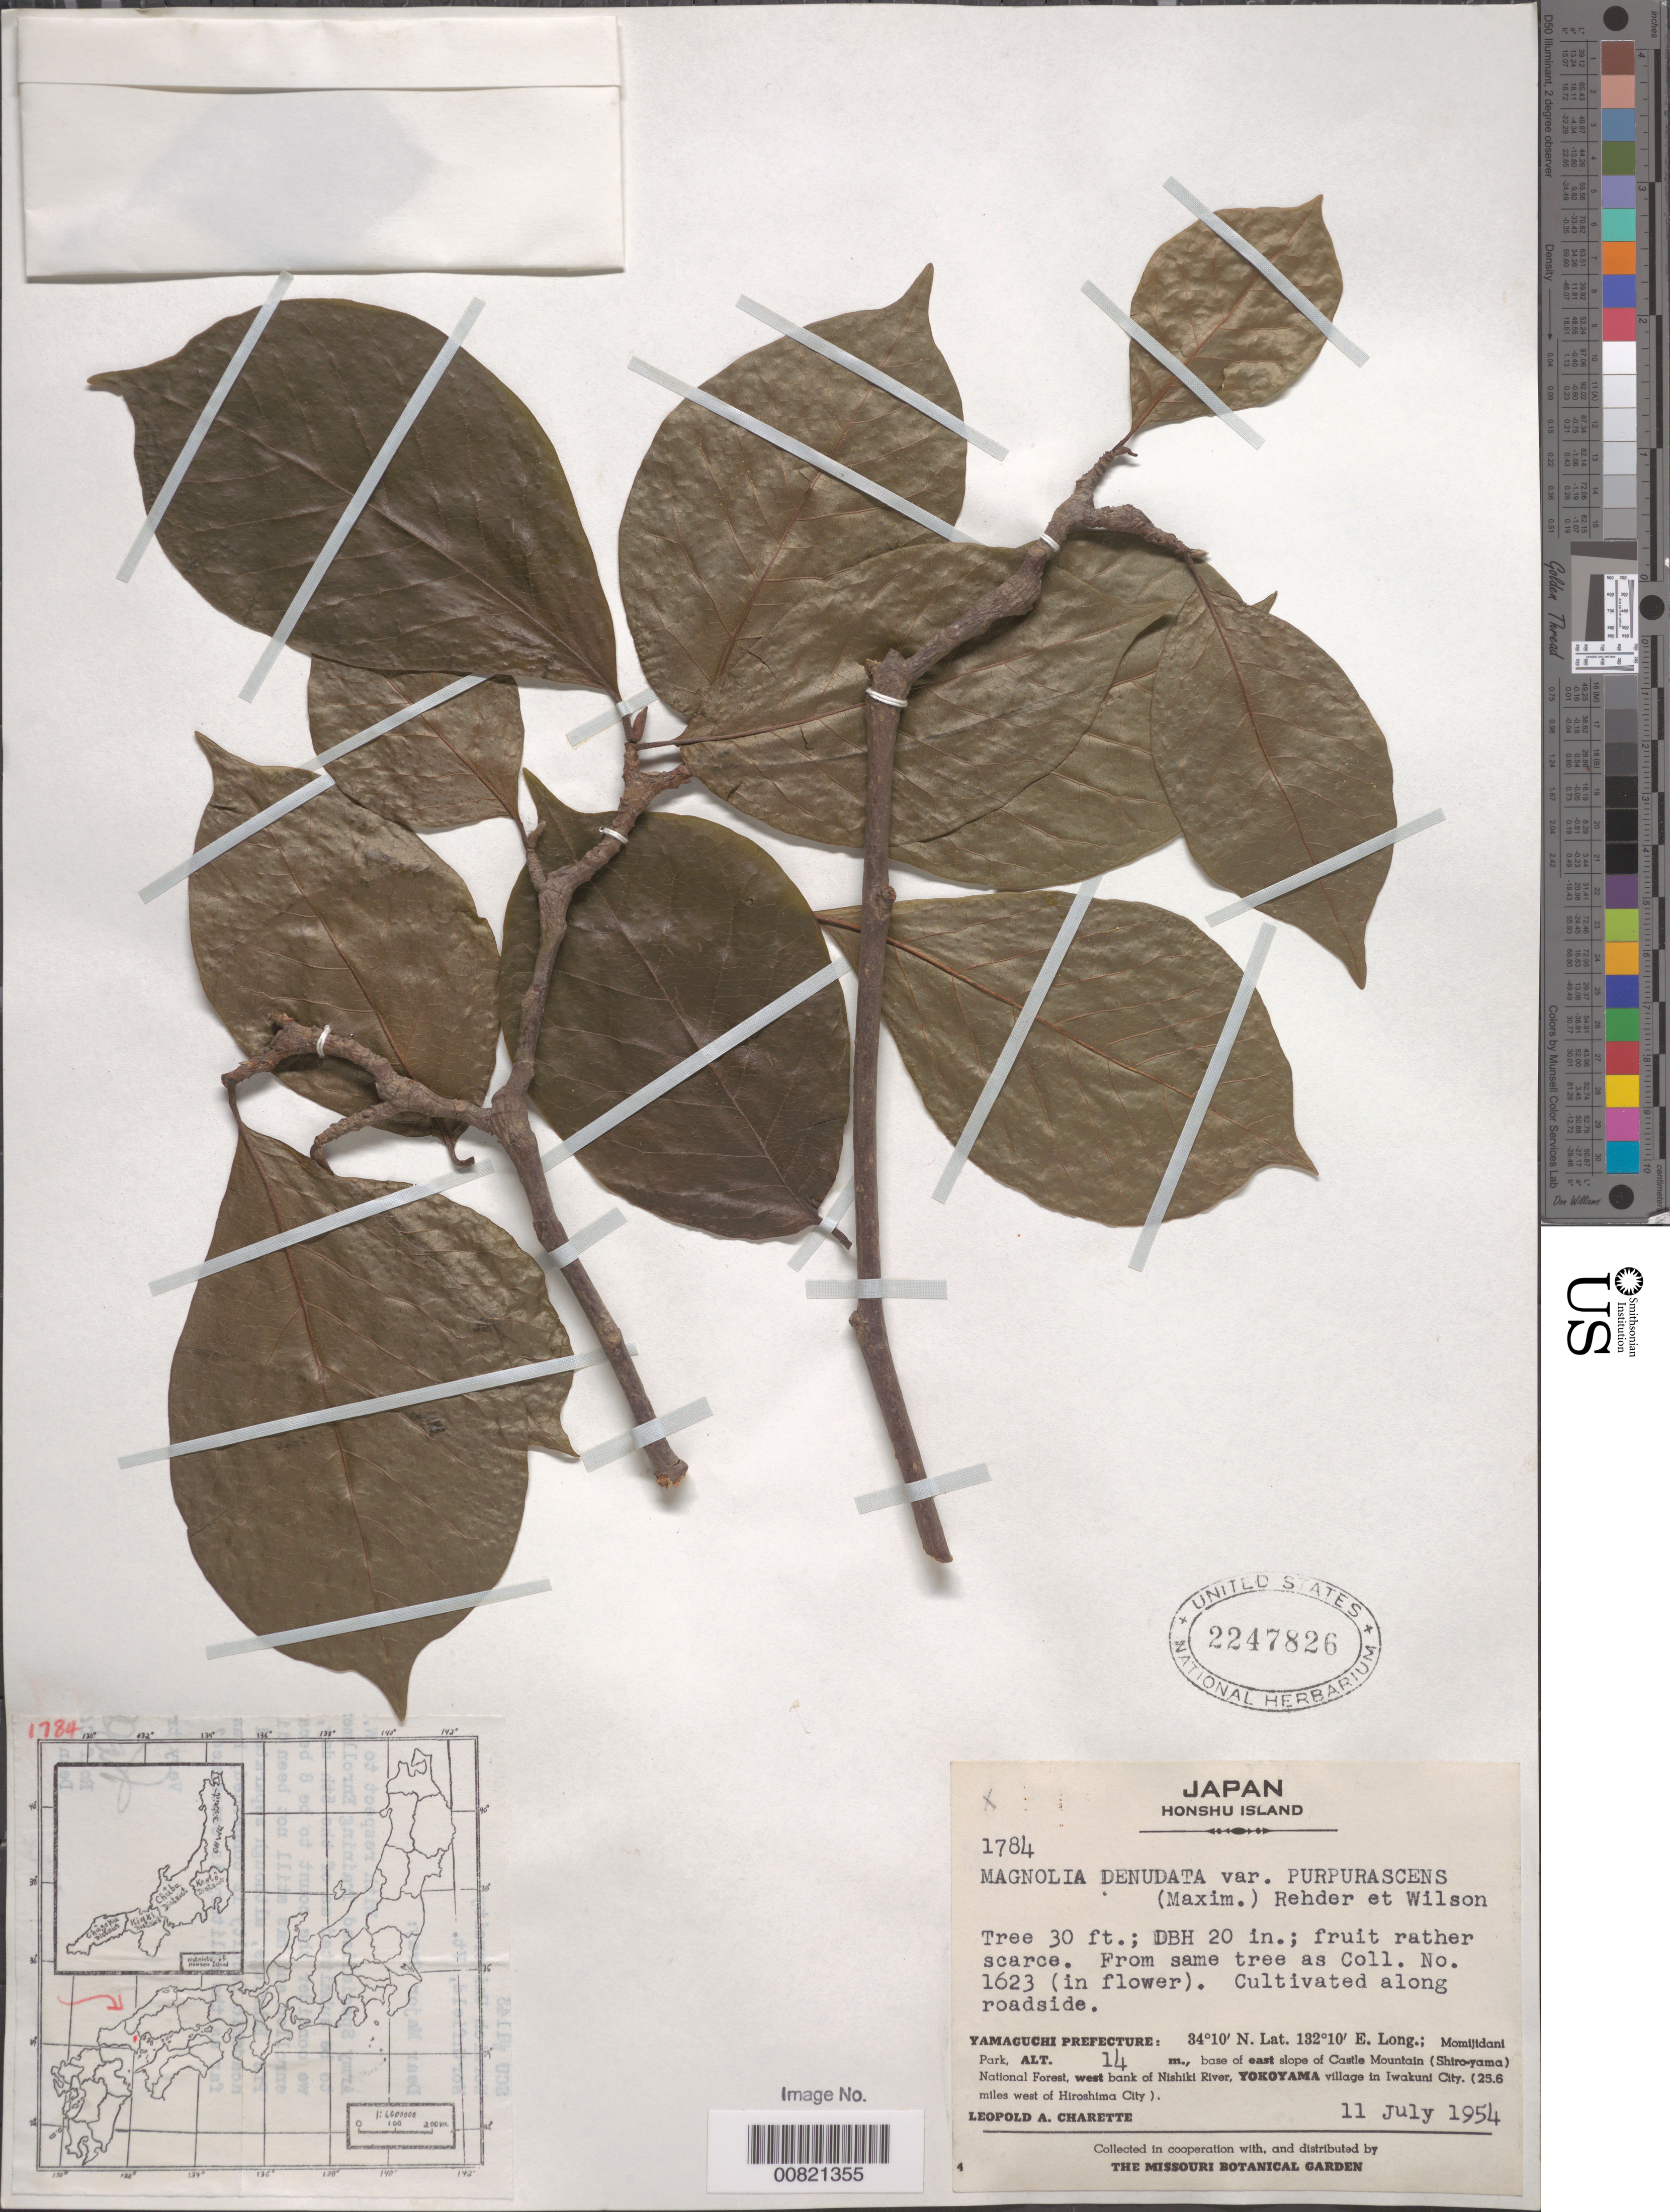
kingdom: Plantae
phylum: Tracheophyta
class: Magnoliopsida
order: Magnoliales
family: Magnoliaceae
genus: Magnolia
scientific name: Magnolia denudata var. purpurascens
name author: Rehder & E.H. Wilson in Sarg.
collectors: L. A. Charette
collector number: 1784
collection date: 1954-07-11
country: Japan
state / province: Yamaguti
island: Honshu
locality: Momijidani Park, base of east slope of Castle Mountain (Shiro-yama) National Forest, west bank of Nishiki River, Yokoyama village in Iwakuni City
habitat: Cultivated along roadside.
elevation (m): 14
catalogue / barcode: US 2247826